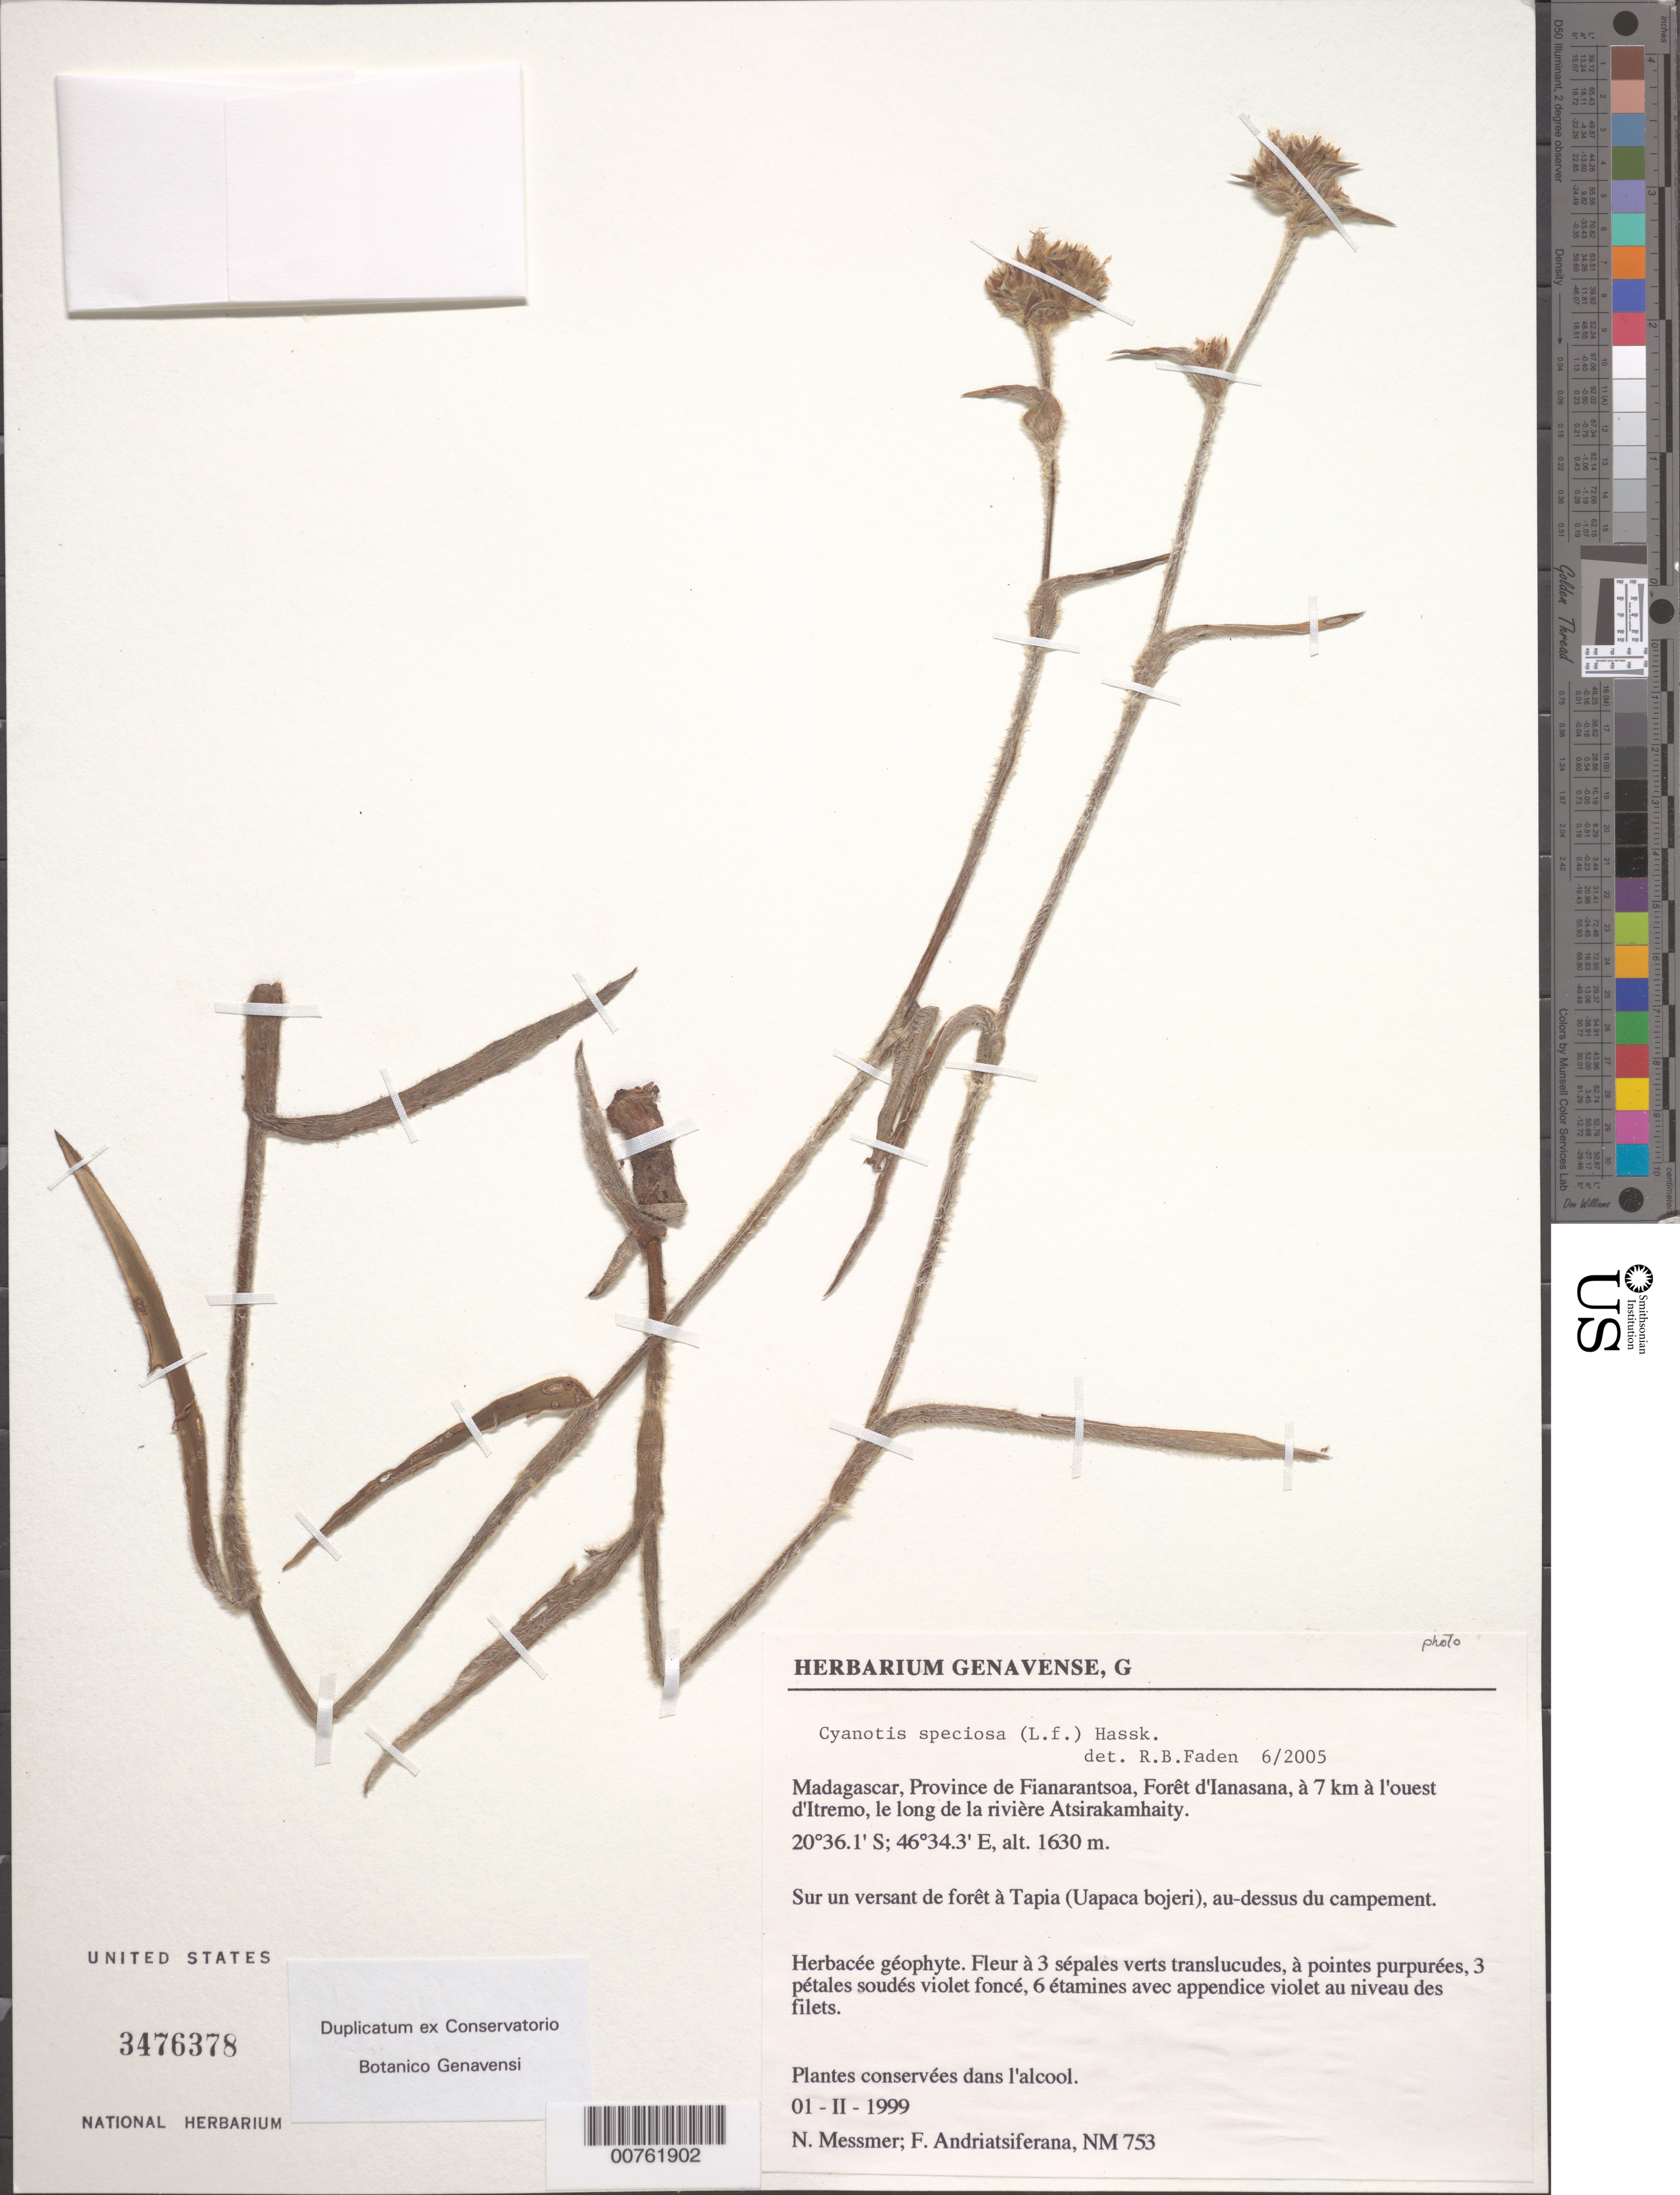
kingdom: Plantae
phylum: Tracheophyta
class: Liliopsida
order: Commelinales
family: Commelinaceae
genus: Cyanotis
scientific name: Cyanotis speciosa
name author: (L. f.) Hassk.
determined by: Faden, Robert B., (US), Smithsonian Institution - National Museum of Natural History (UNITED STATES)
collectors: N. Messmer et al.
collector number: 753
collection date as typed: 01 Feb 1999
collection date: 1999-02-01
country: Madagascar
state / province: Amoron'i Mania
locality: Foret d'Ianasana, a 7 km a l'ouest d'Itremo, le long de la riviere Atsirakamhaity.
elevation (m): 1630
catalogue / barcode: US 3476378